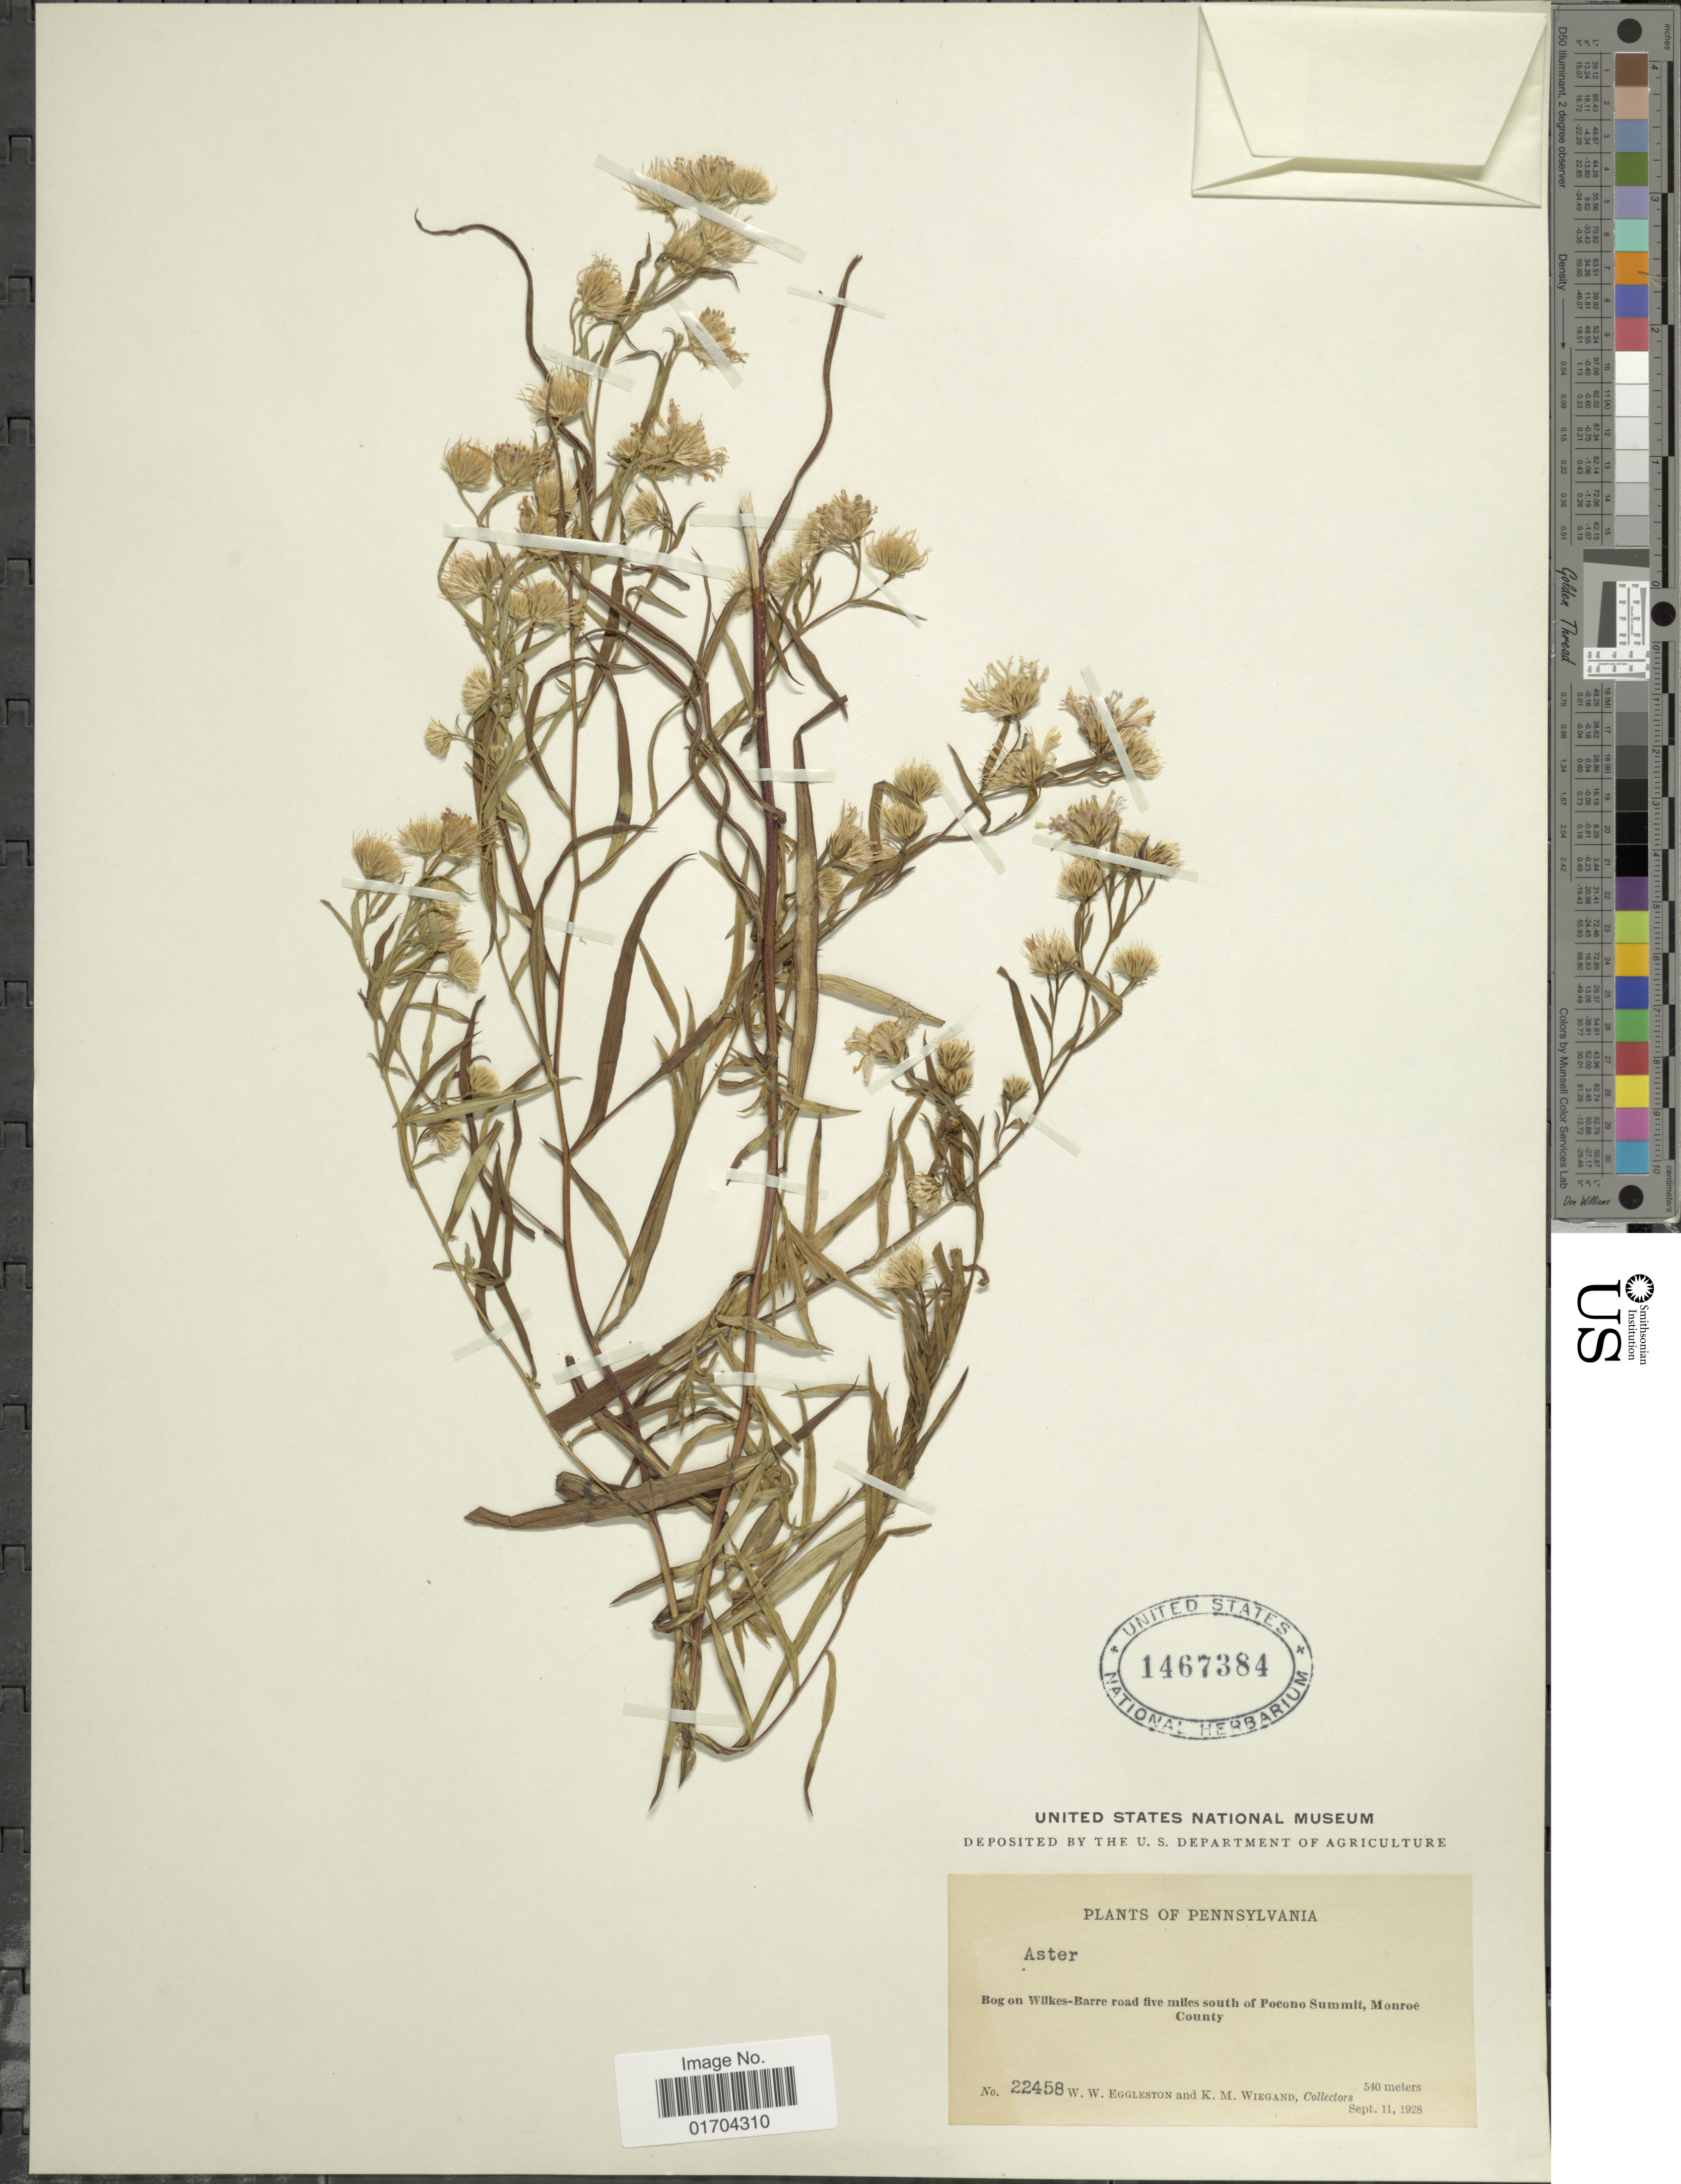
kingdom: Plantae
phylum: Tracheophyta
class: Magnoliopsida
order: Asterales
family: Asteraceae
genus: Symphyotrichum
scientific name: Symphyotrichum sp.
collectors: W. W. Eggleston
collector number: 22458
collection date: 1928-09-11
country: United States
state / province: Pennsylvania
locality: Bog on Wilkes-Barre road five miles south of Pocono Summit, Monroe County.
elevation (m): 540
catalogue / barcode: US 1467384